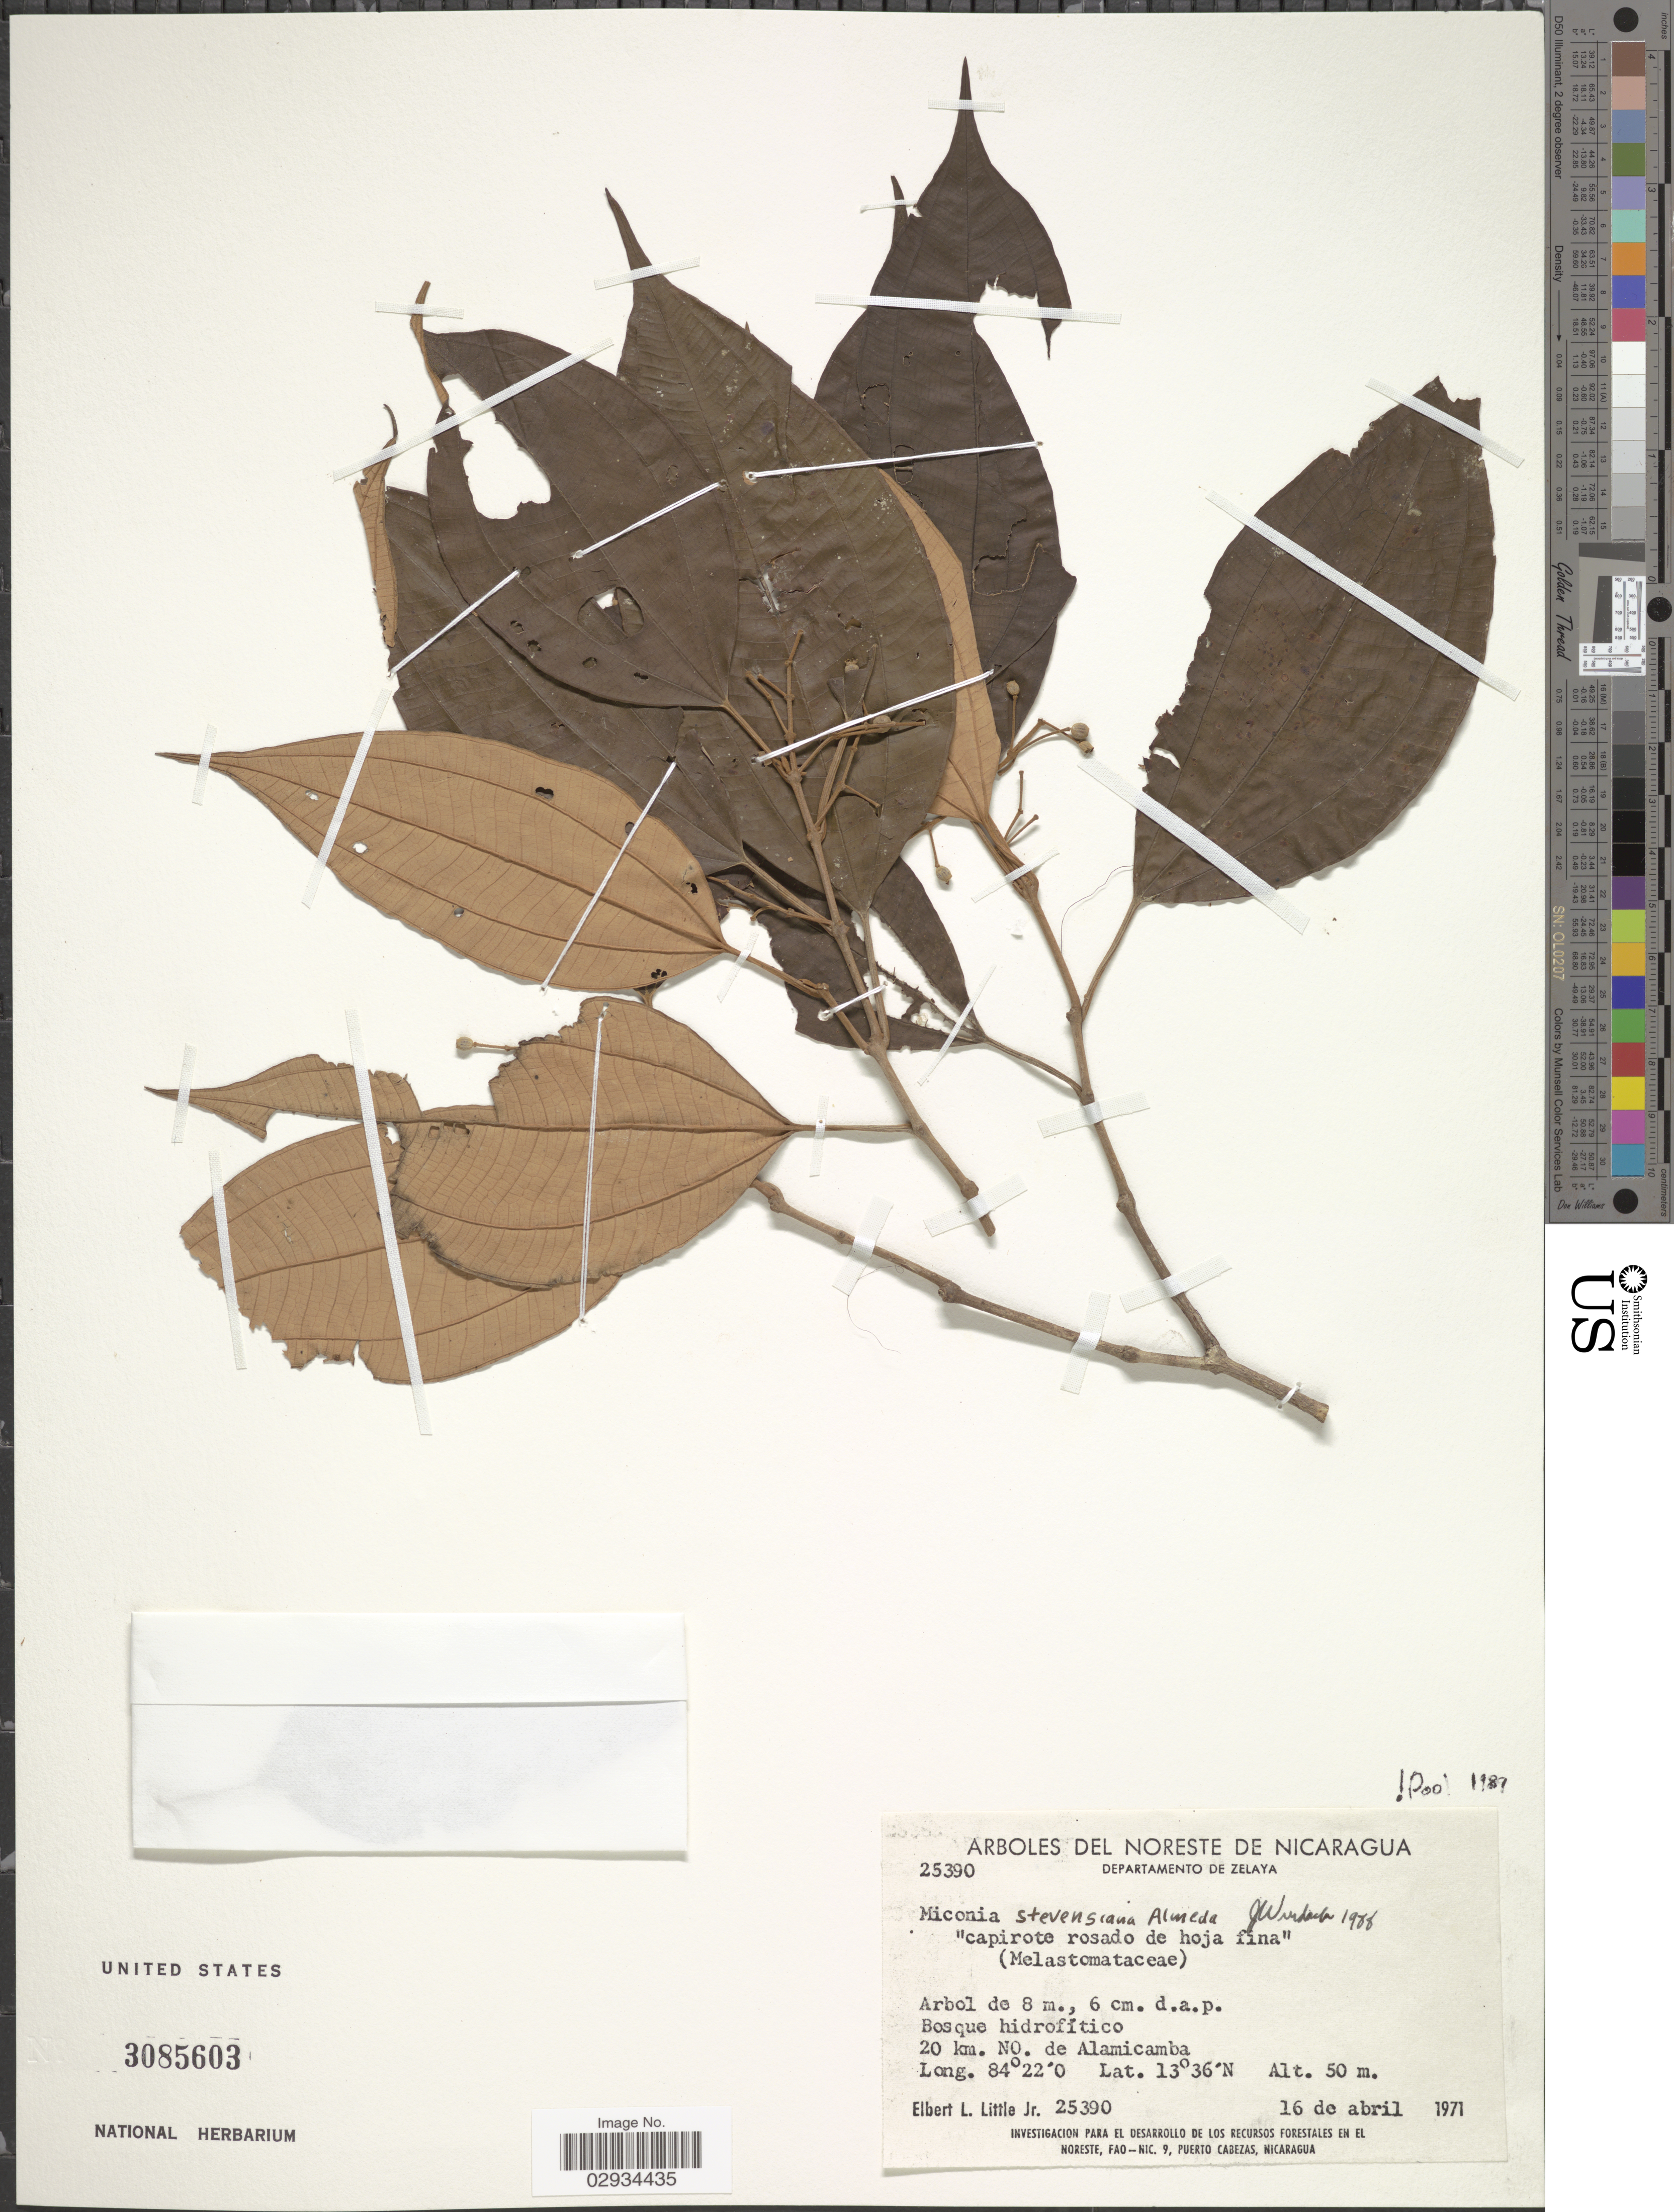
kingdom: Plantae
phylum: Tracheophyta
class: Magnoliopsida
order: Myrtales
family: Melastomataceae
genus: Miconia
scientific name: Miconia stevensiana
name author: Almeda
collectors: E. L. Little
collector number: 25390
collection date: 1971-04-16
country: Nicaragua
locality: Noreste de Nicaragua. Departamento de Zelaya. 20 km. NO. de Alamicamba.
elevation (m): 50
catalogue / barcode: US 3085603